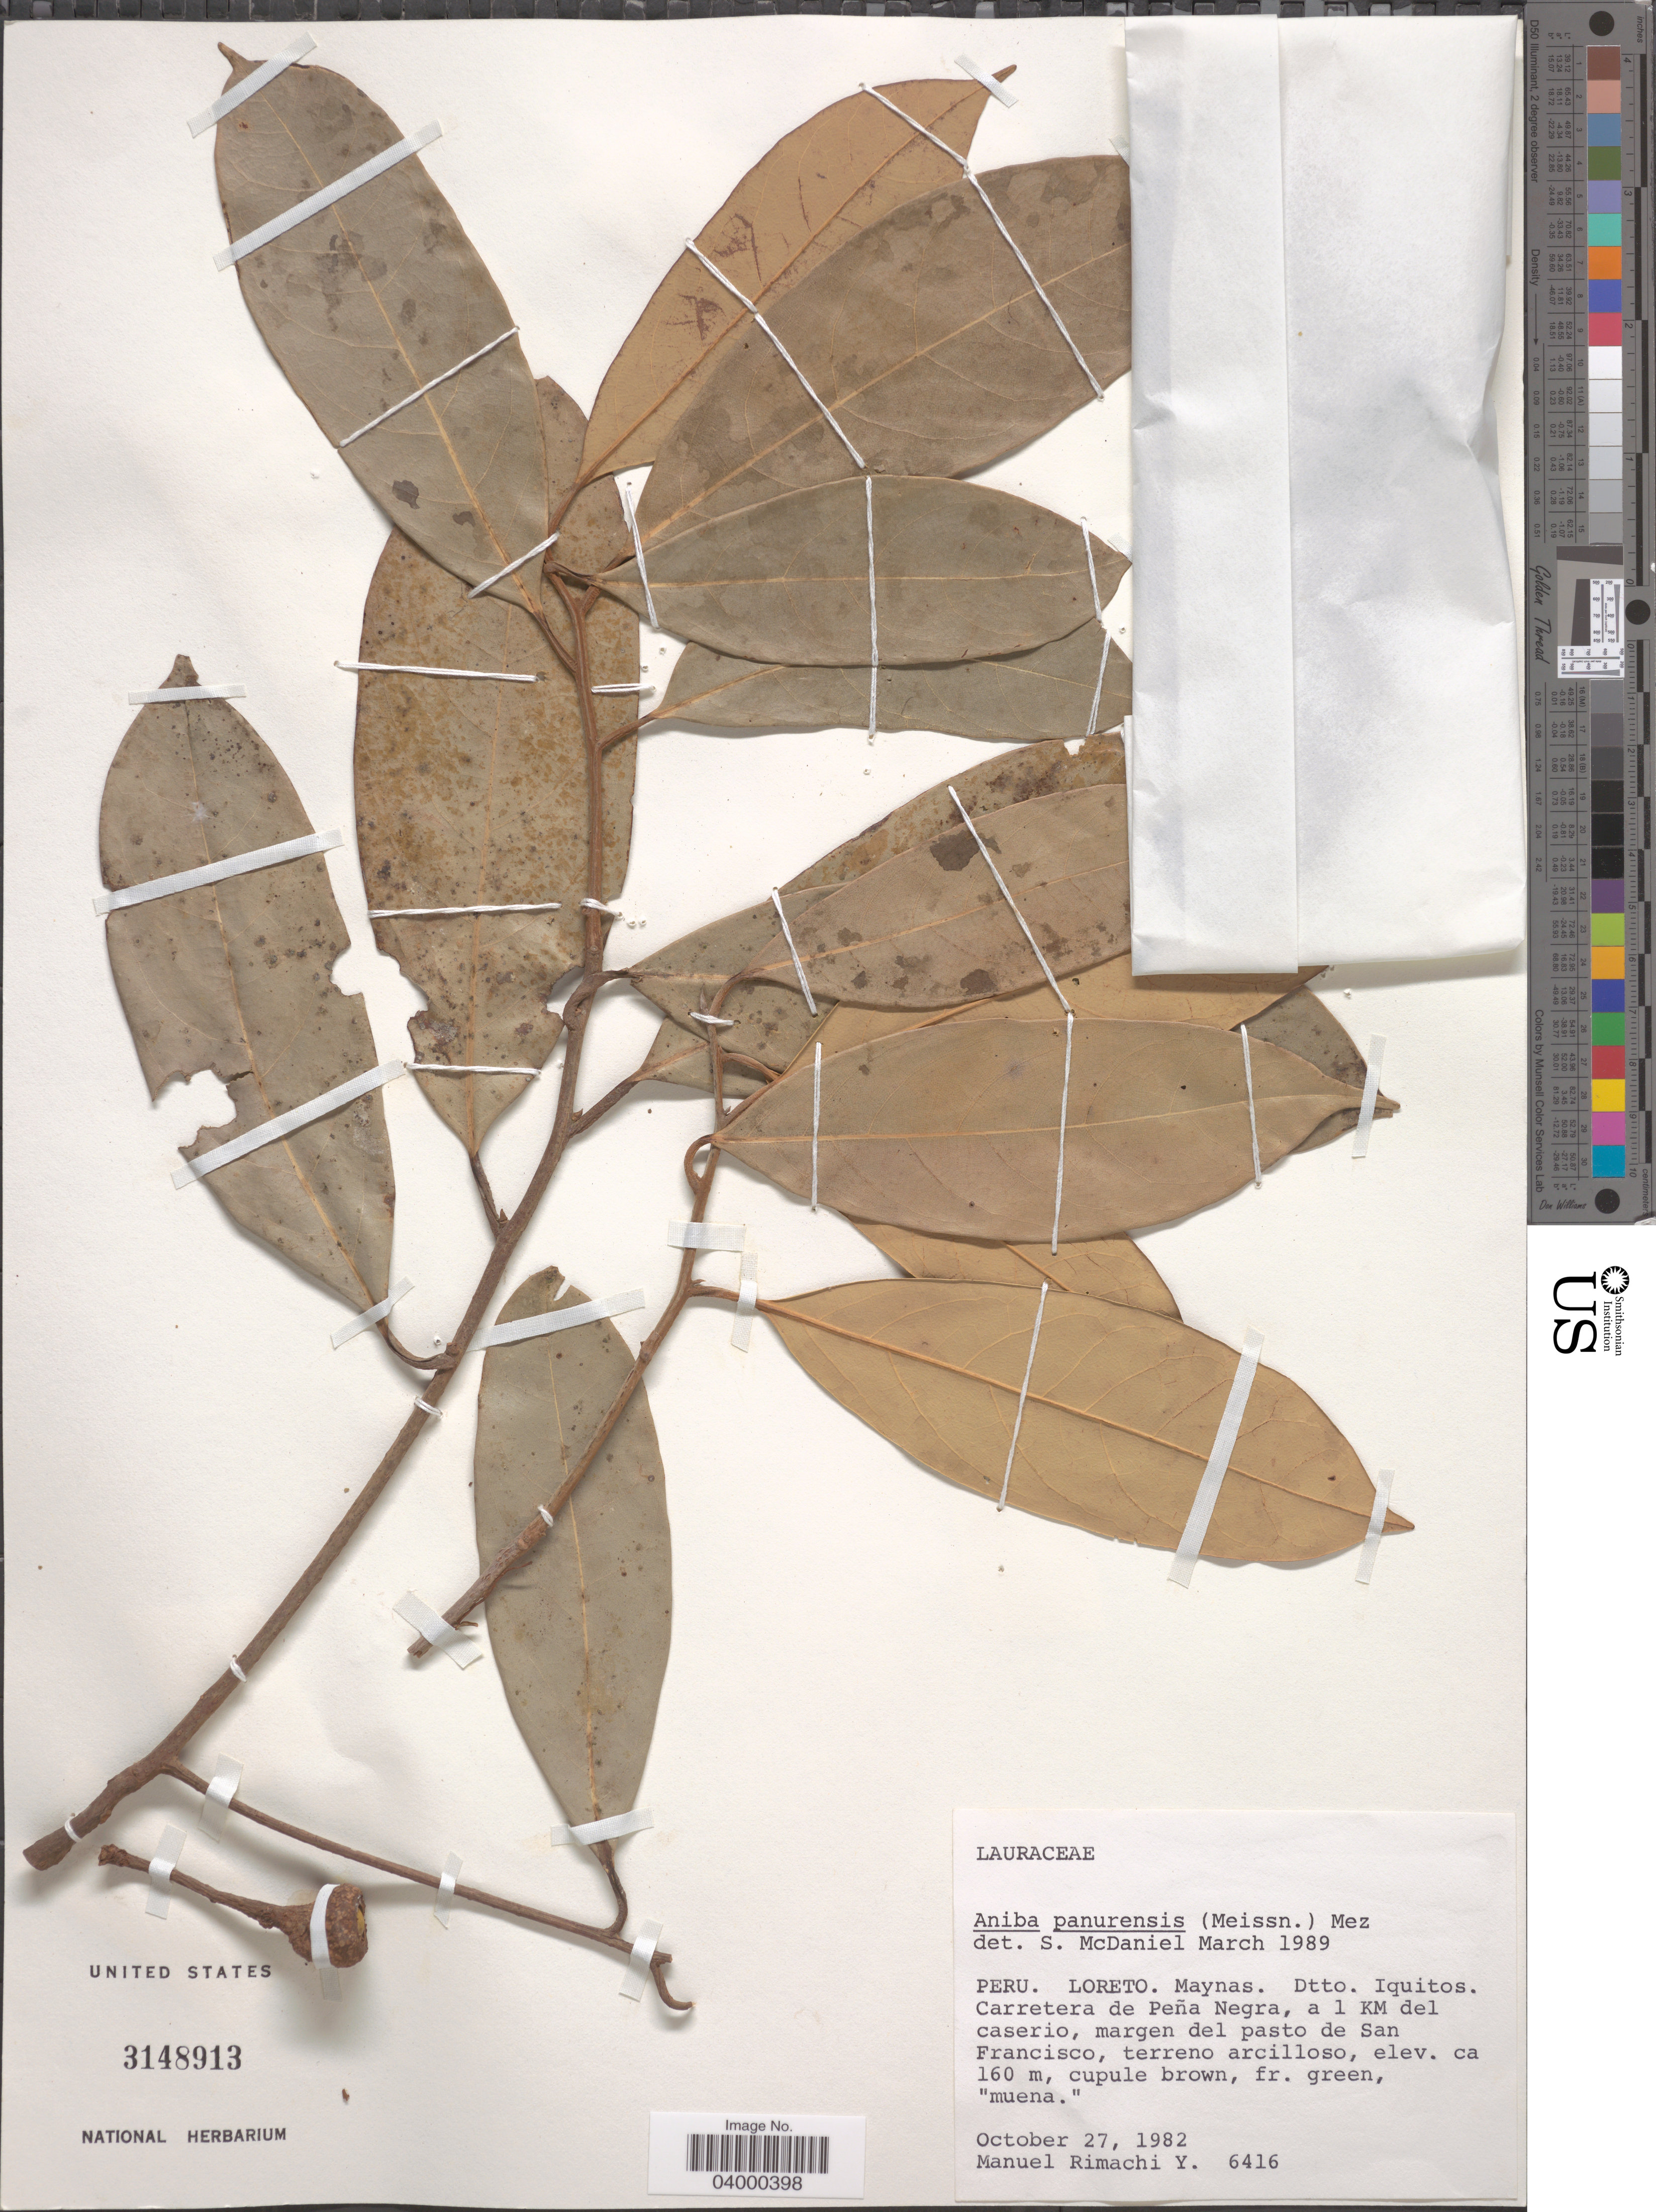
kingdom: Plantae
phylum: Tracheophyta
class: Magnoliopsida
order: Laurales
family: Lauraceae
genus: Aniba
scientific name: Aniba panurensis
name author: (Meisn.) Mez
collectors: M. Rimachi Y.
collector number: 6416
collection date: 1982-10-27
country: Peru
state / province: Loreto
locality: Maynas. Dtto. Iquitos. Carretera de Peña Negra, a 1 KM del caserio, margen del pasto de San Francisco.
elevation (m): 160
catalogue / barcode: US 3148913